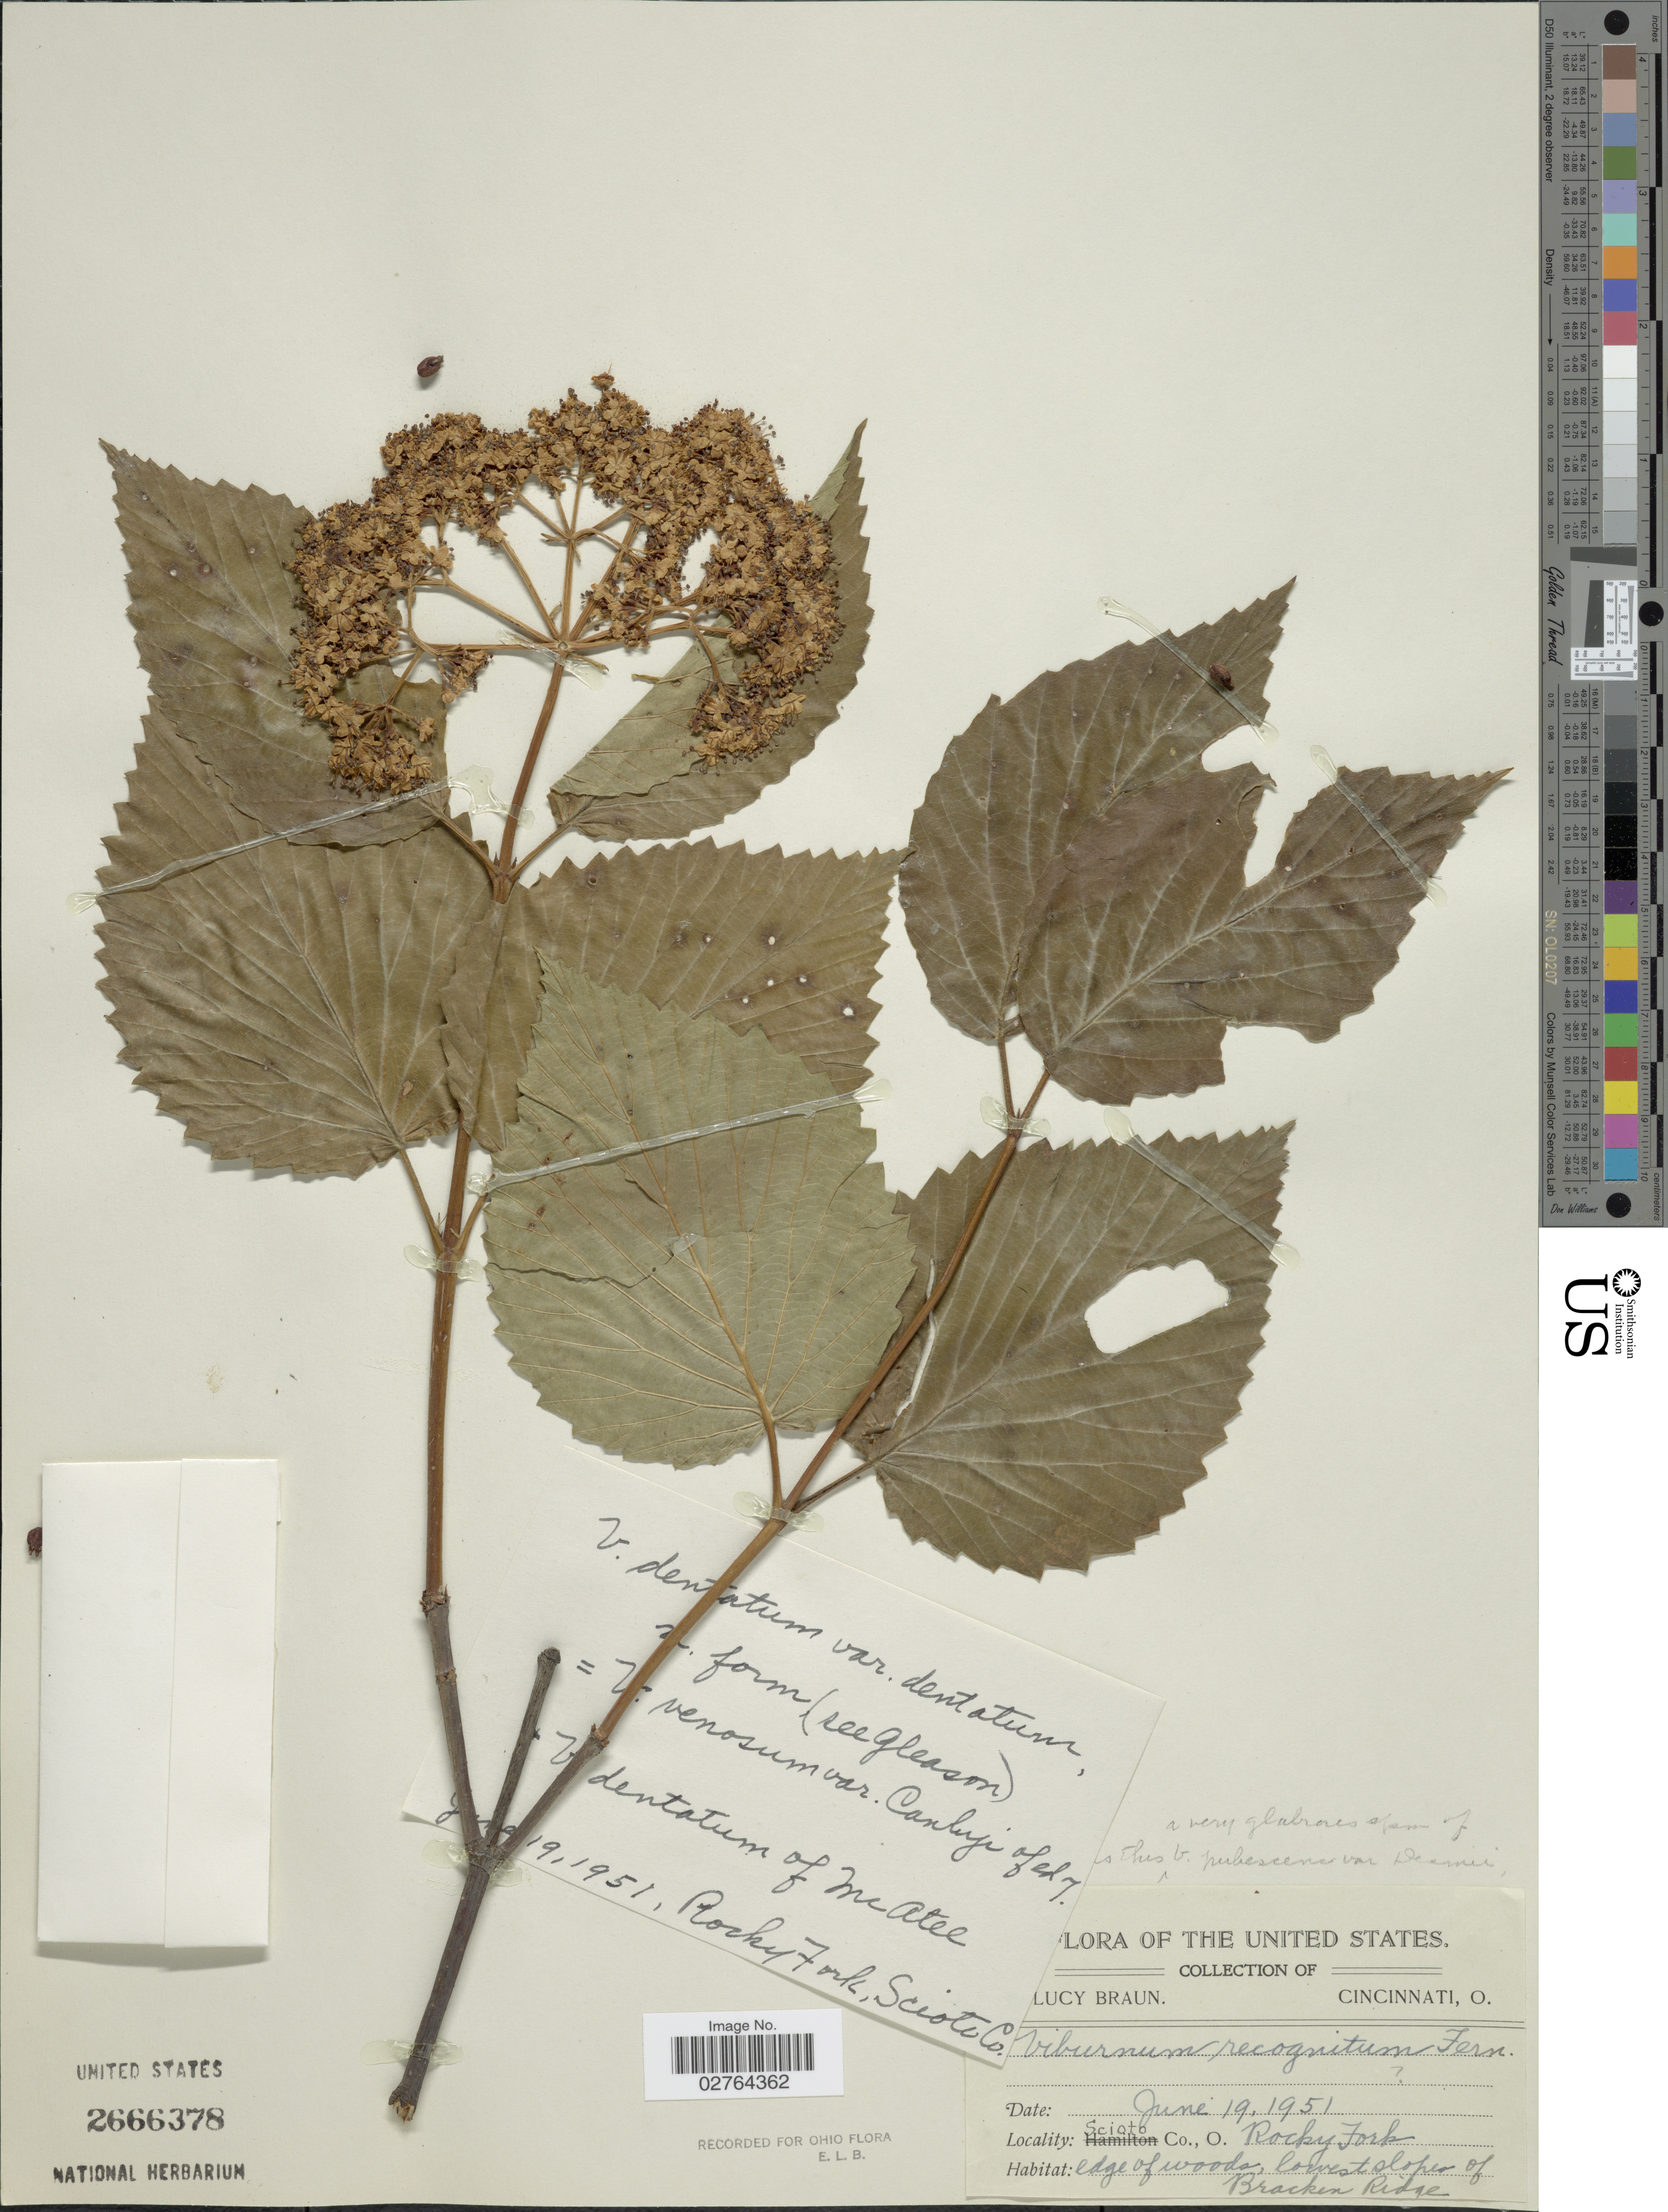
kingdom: Plantae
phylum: Tracheophyta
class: Magnoliopsida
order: Dipsacales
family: Viburnaceae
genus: Viburnum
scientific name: Viburnum recognitum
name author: Fernald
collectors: E. L. Braun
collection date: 1951-06-19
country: United States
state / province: Ohio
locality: Scioto Co., Rocky Fork. edge of woods, lowest slopes of Bracken Ridge.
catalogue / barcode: US 2666378